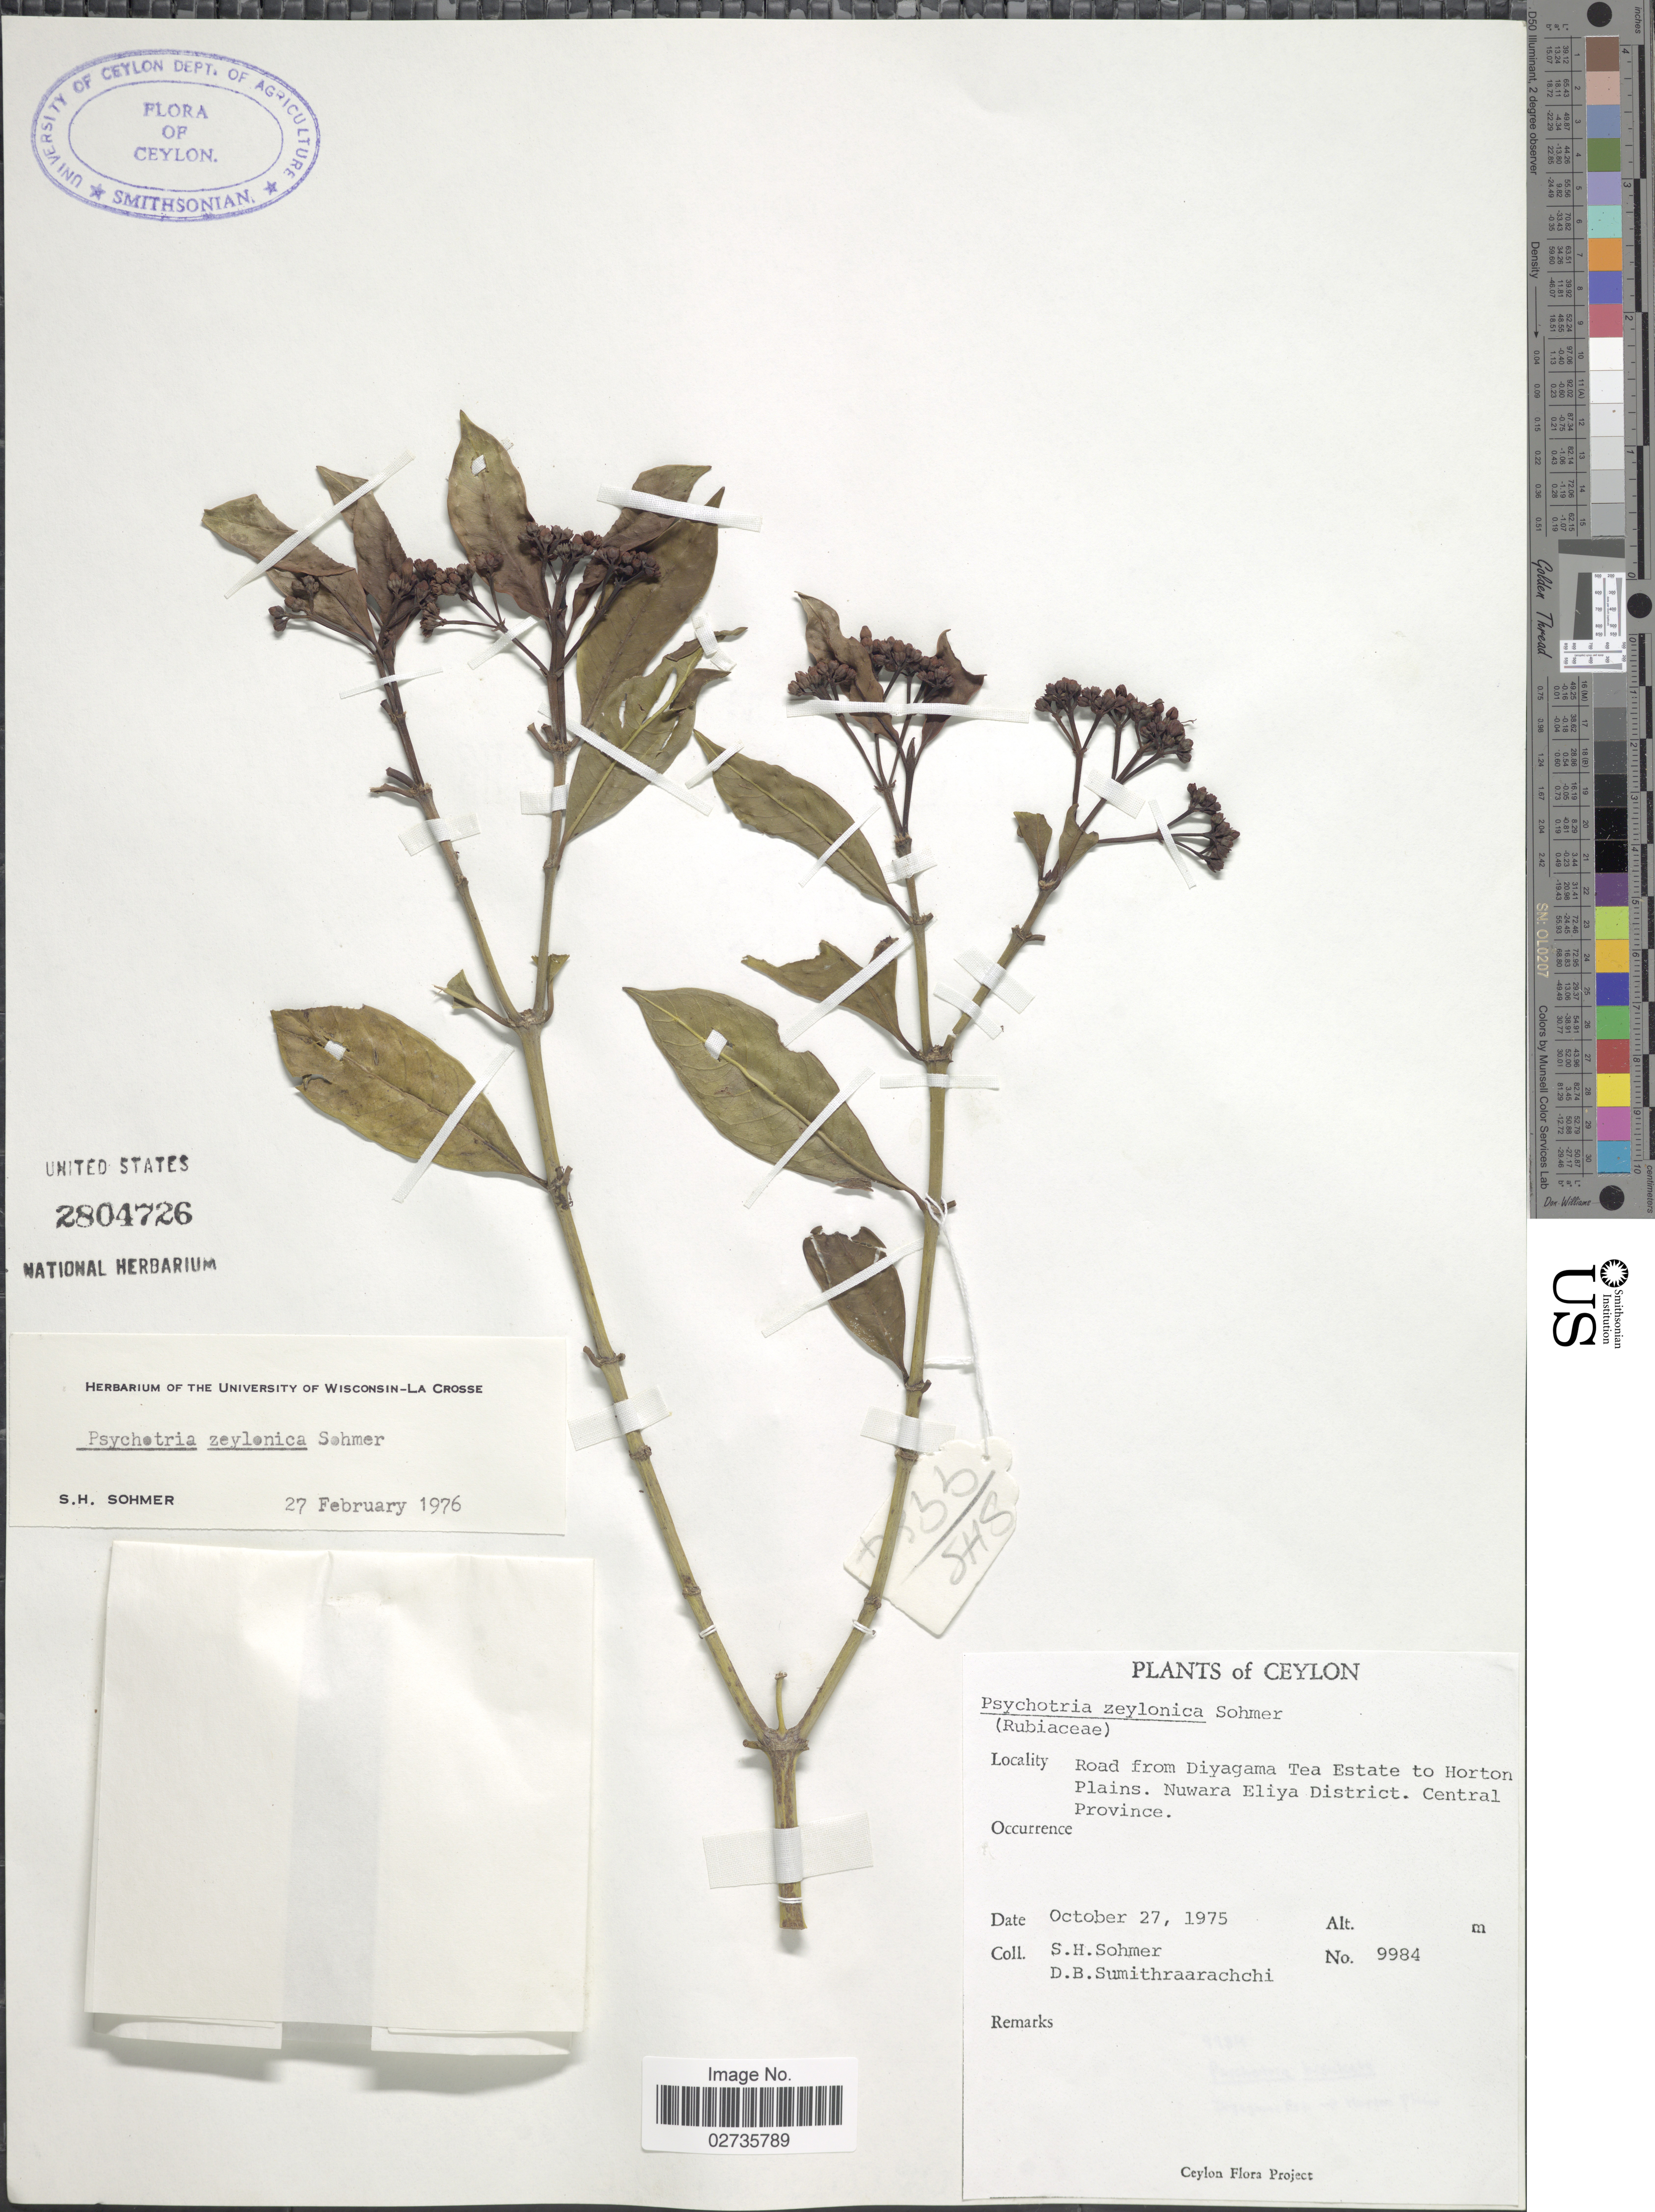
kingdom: Plantae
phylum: Tracheophyta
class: Magnoliopsida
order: Gentianales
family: Rubiaceae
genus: Psychotria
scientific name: Psychotria zeylanica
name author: Sohmer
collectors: S. H. Sohmer & D. B. Sumithraarachchi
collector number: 9984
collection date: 1975-10-27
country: Sri Lanka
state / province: Central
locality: Ceylon, Road from Diyagama Tea Estate to Horton Plains. Nuwara Eliya District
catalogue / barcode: US 2804726